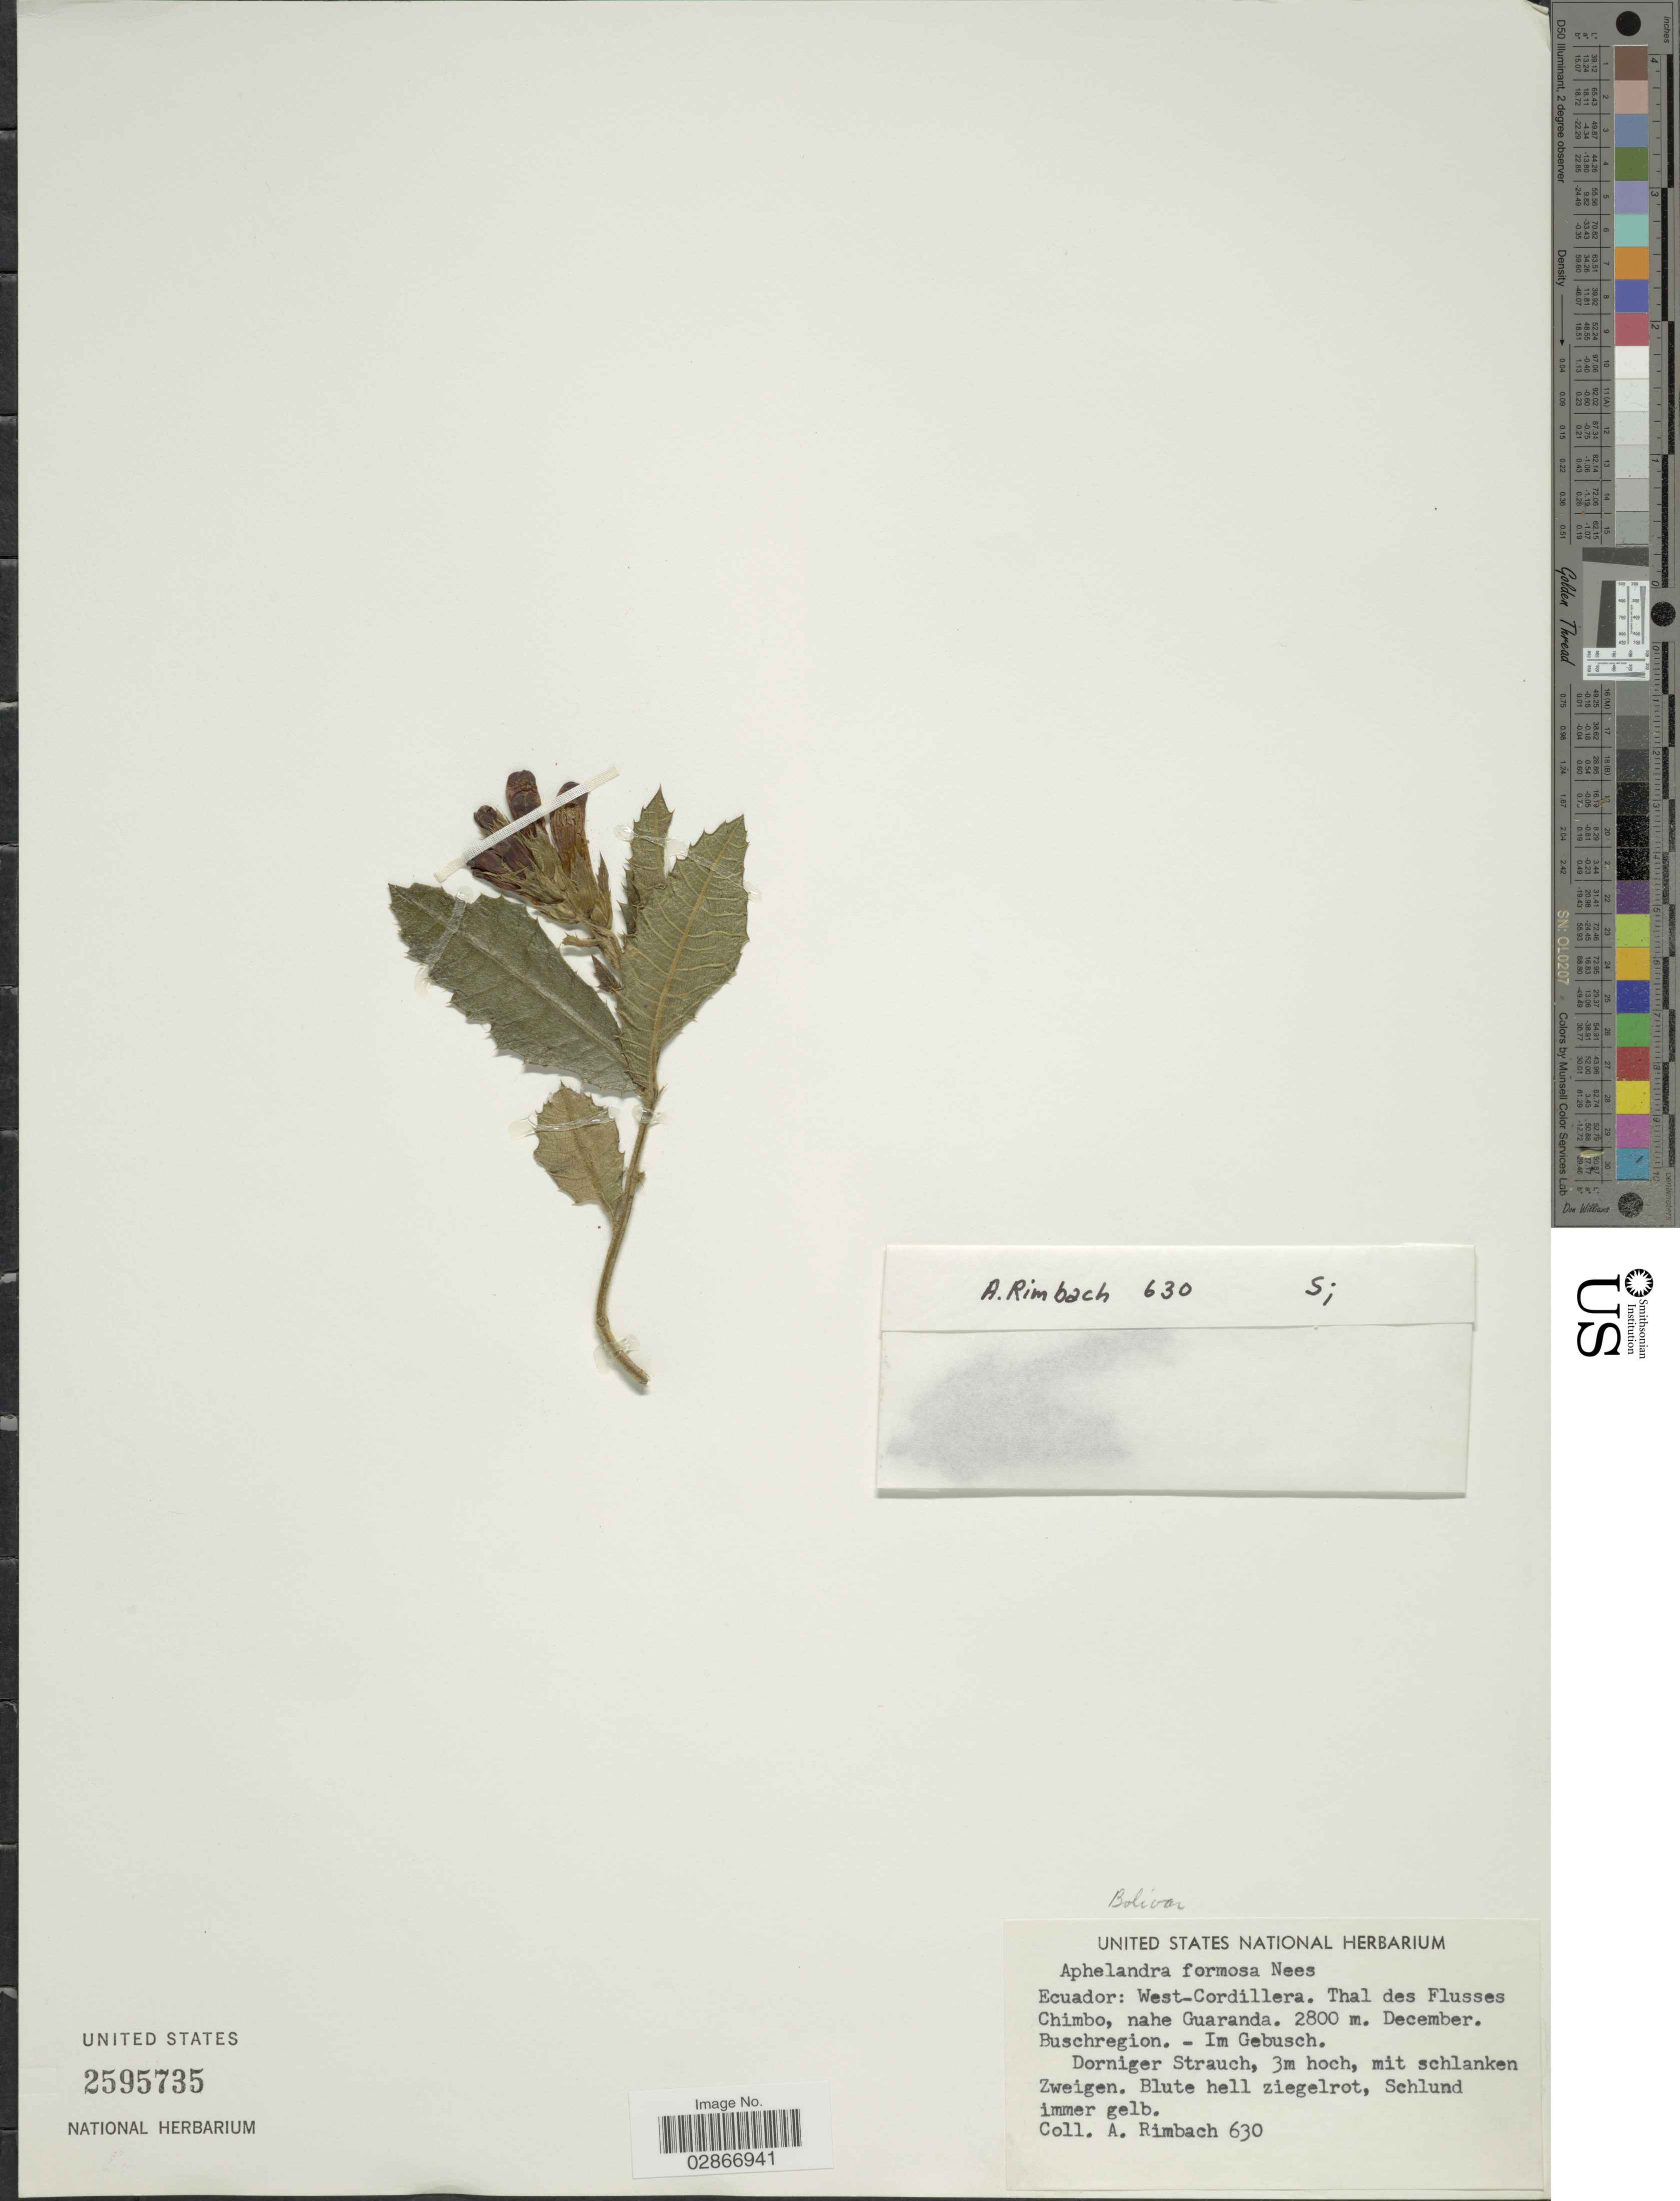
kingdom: Plantae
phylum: Tracheophyta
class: Magnoliopsida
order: Lamiales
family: Acanthaceae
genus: Aphelandra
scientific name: Aphelandra formosa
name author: (Humb. & Bonpl.) Nees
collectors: A. Rimbach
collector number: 630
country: Ecuador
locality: West-Cordillera. Thal des Flusses Chimbo, nahe Guaranda.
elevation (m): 2800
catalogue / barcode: US 2595735